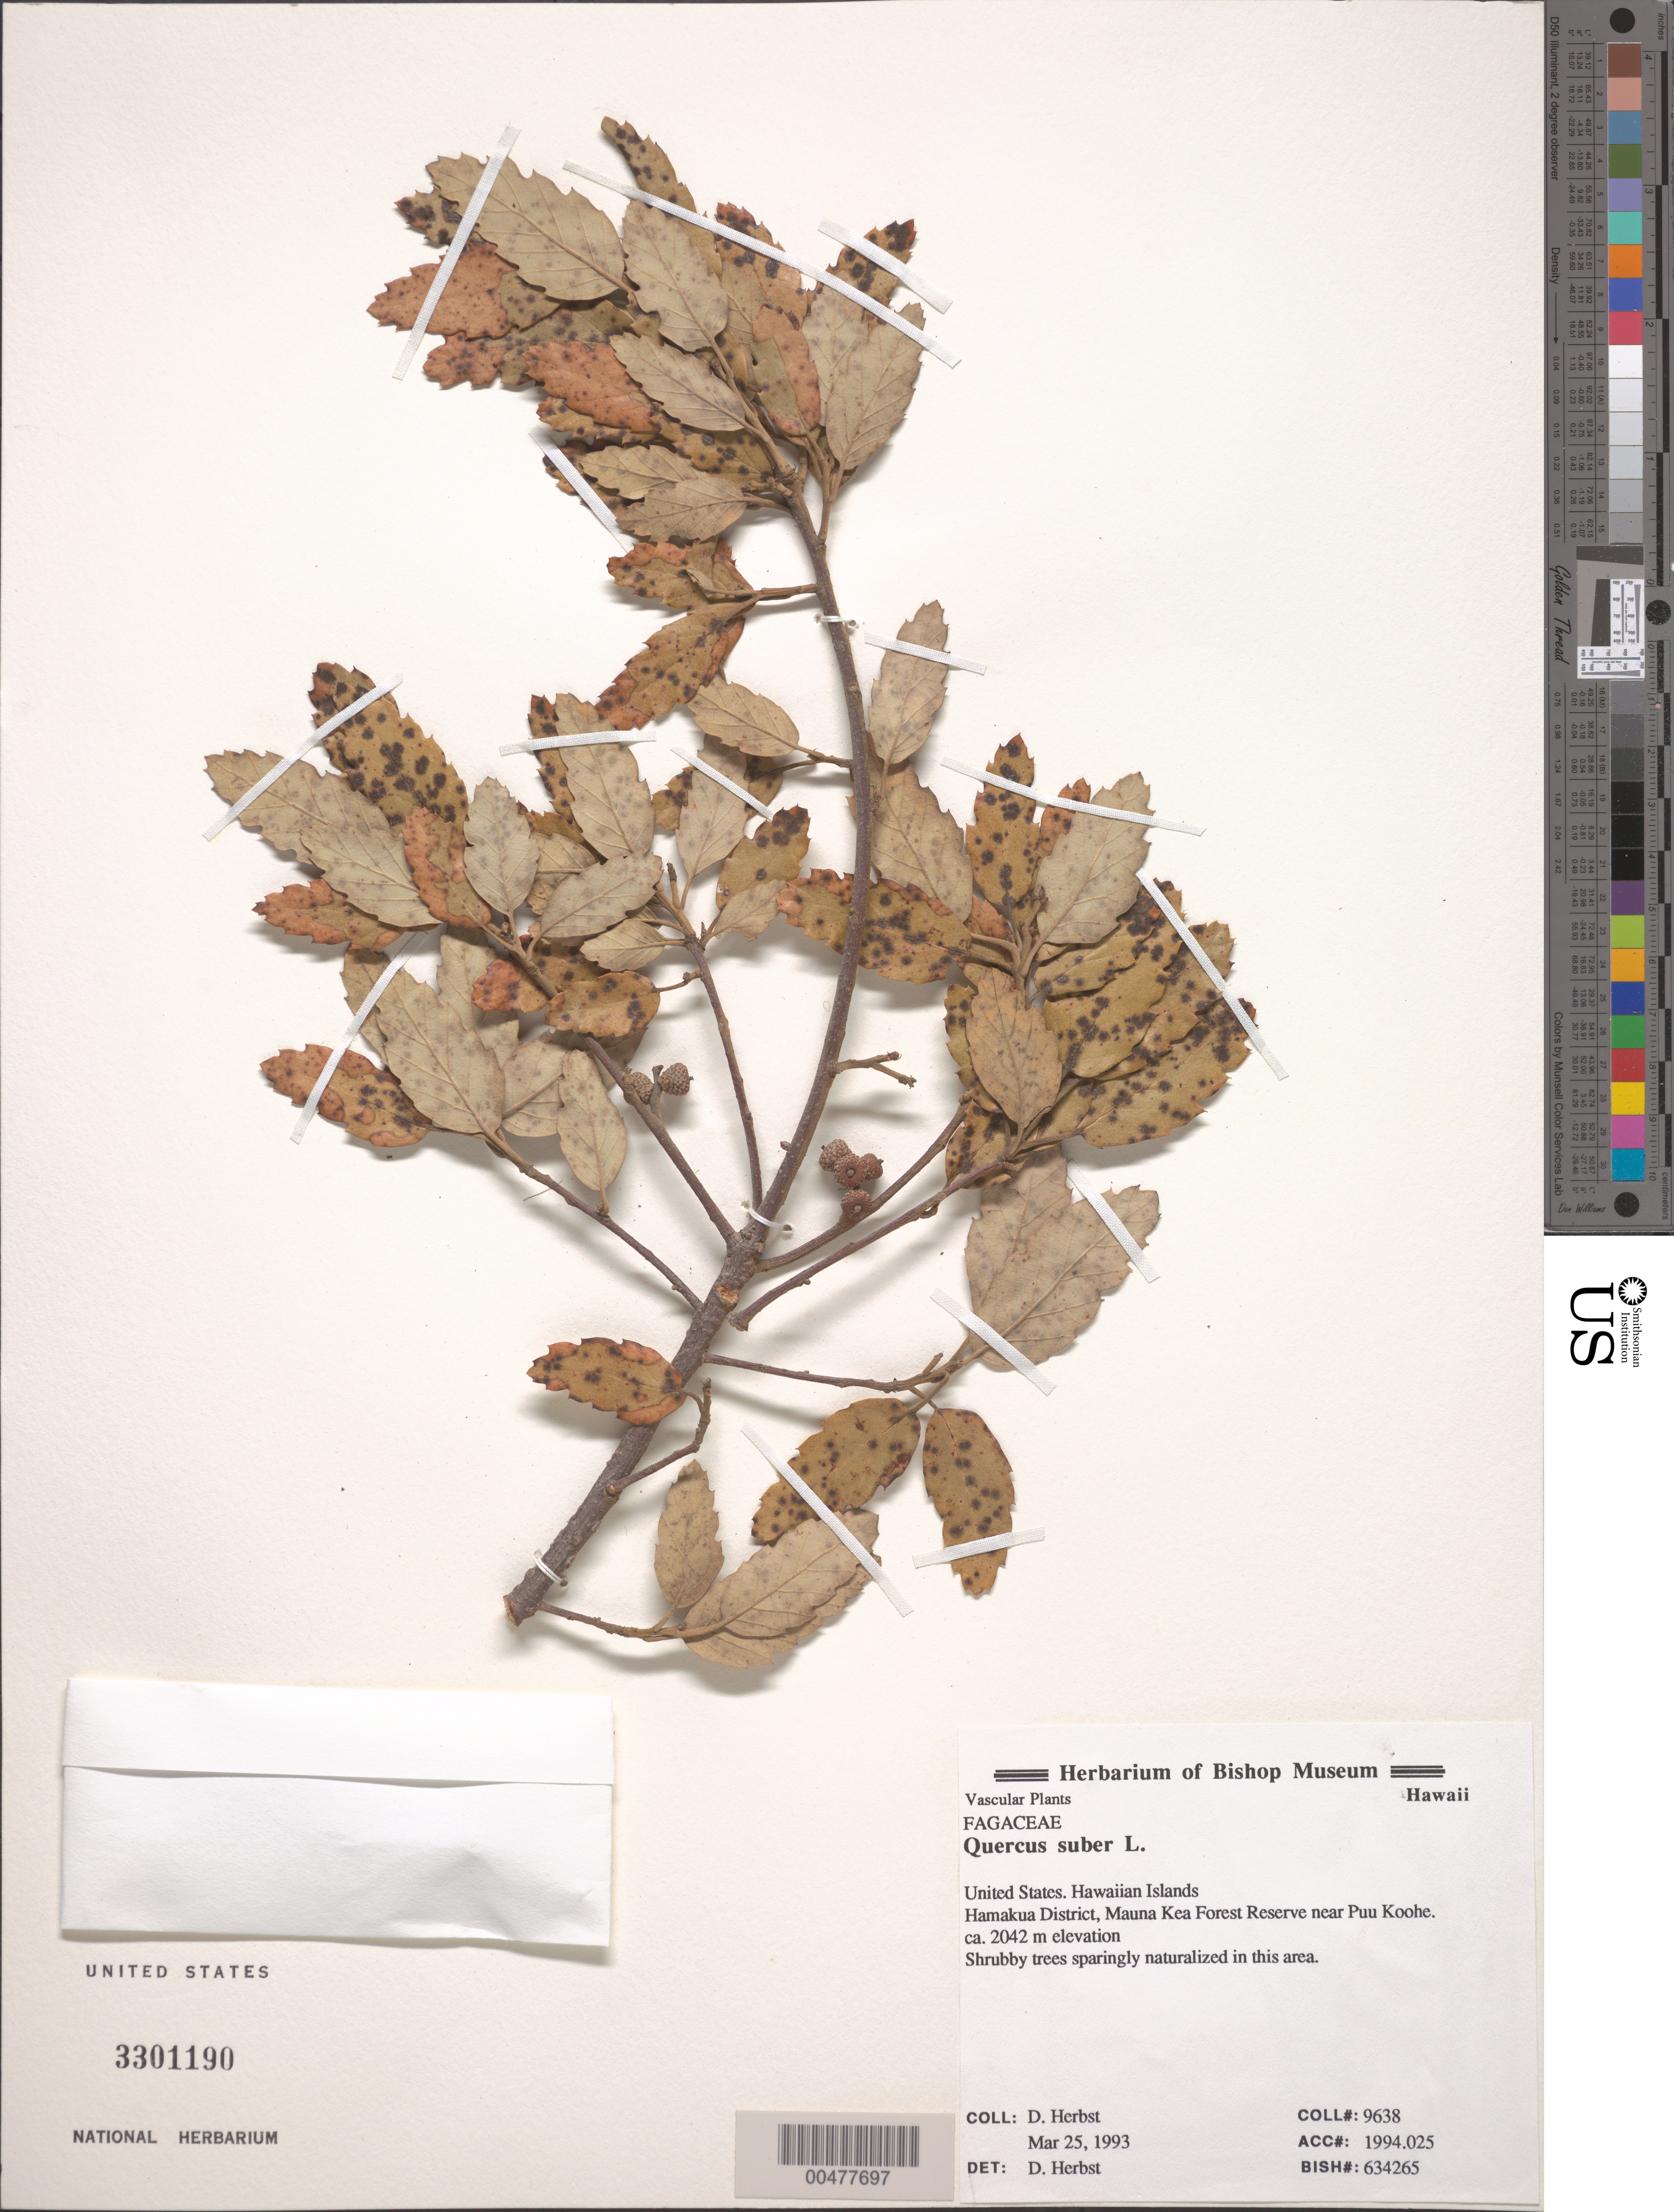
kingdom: Plantae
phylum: Tracheophyta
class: Magnoliopsida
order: Fagales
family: Fagaceae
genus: Quercus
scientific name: Quercus suber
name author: L.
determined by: Herbst, D. R.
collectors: D. R. Herbst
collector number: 9638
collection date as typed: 25 Mar 1993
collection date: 1993-03-25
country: United States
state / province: Hawaii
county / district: Hawaii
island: Hawaii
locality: Hamakua Dist., Mauna Kea Forest Reserve near Puu Koohe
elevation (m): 2042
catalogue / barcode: US 3301190